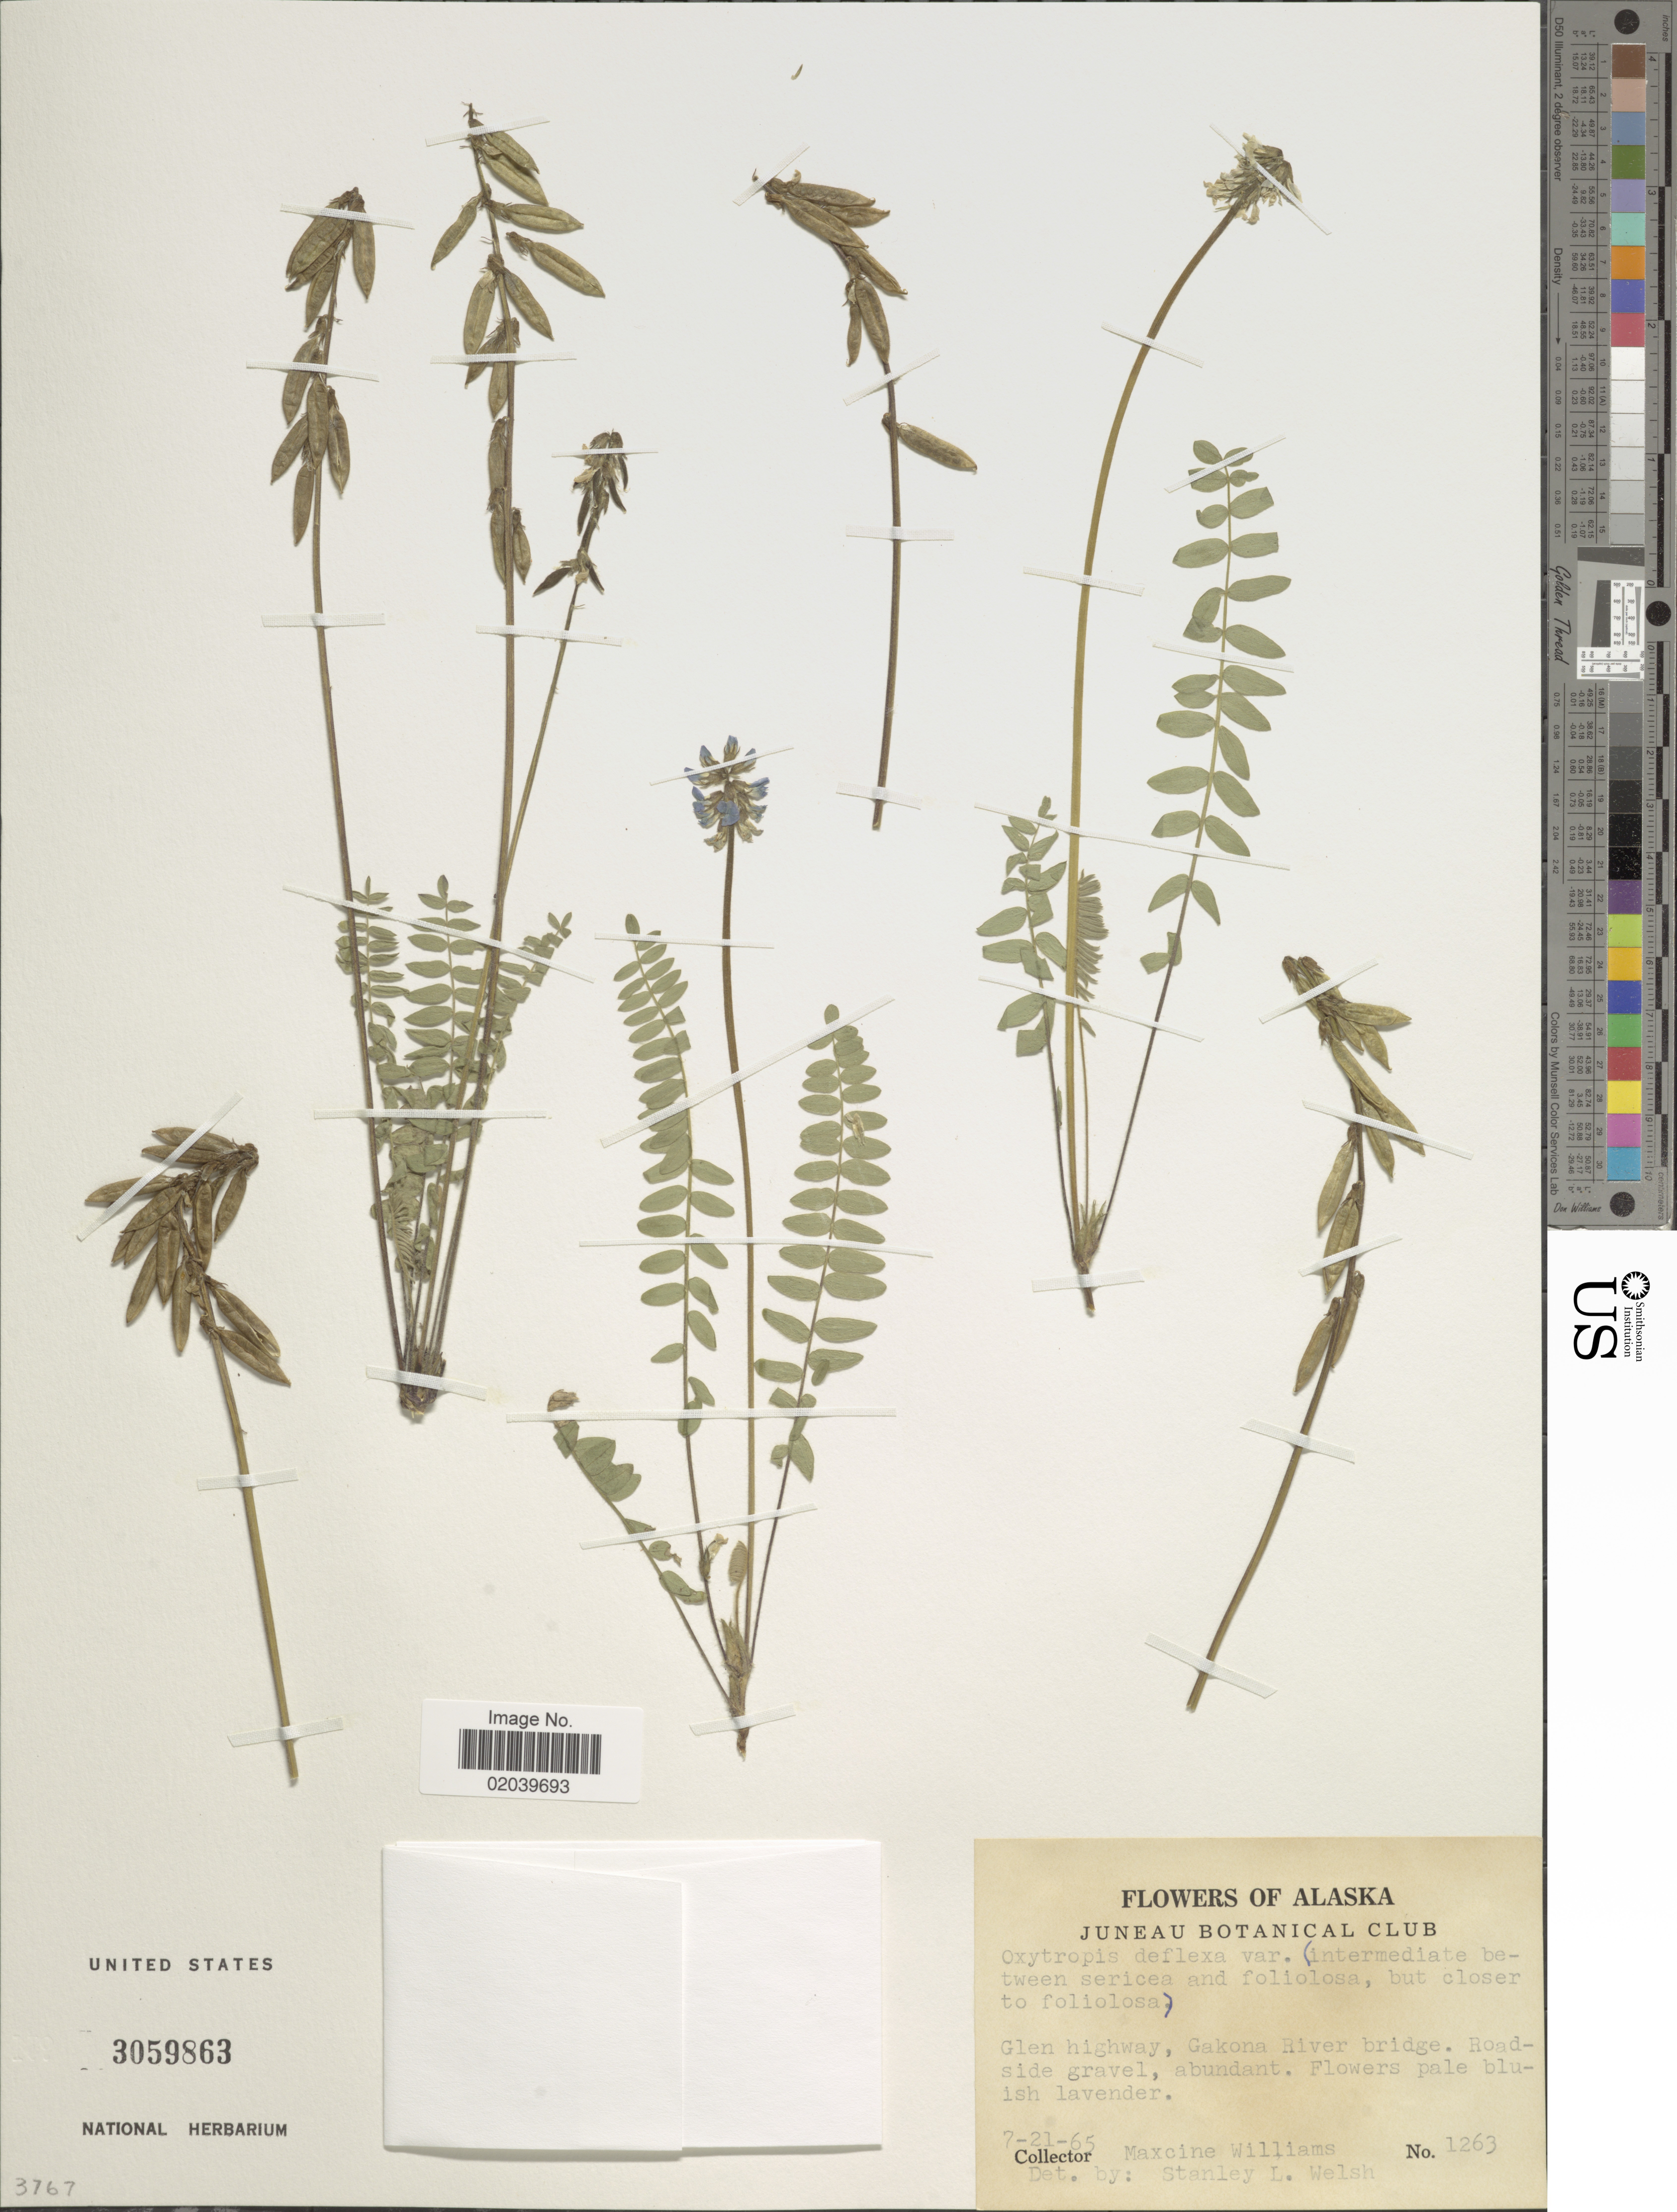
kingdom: Plantae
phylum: Tracheophyta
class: Magnoliopsida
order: Fabales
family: Fabaceae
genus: Oxytropis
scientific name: Oxytropis deflexa var. foliolosa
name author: (Hook.) Barneby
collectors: Mr. Williams & S. Welsh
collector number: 1263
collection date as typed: Transcribed d/m/y: 21/7/65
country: United States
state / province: Alaska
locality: Glen highway, Gakona River bridge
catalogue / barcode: US 3059863